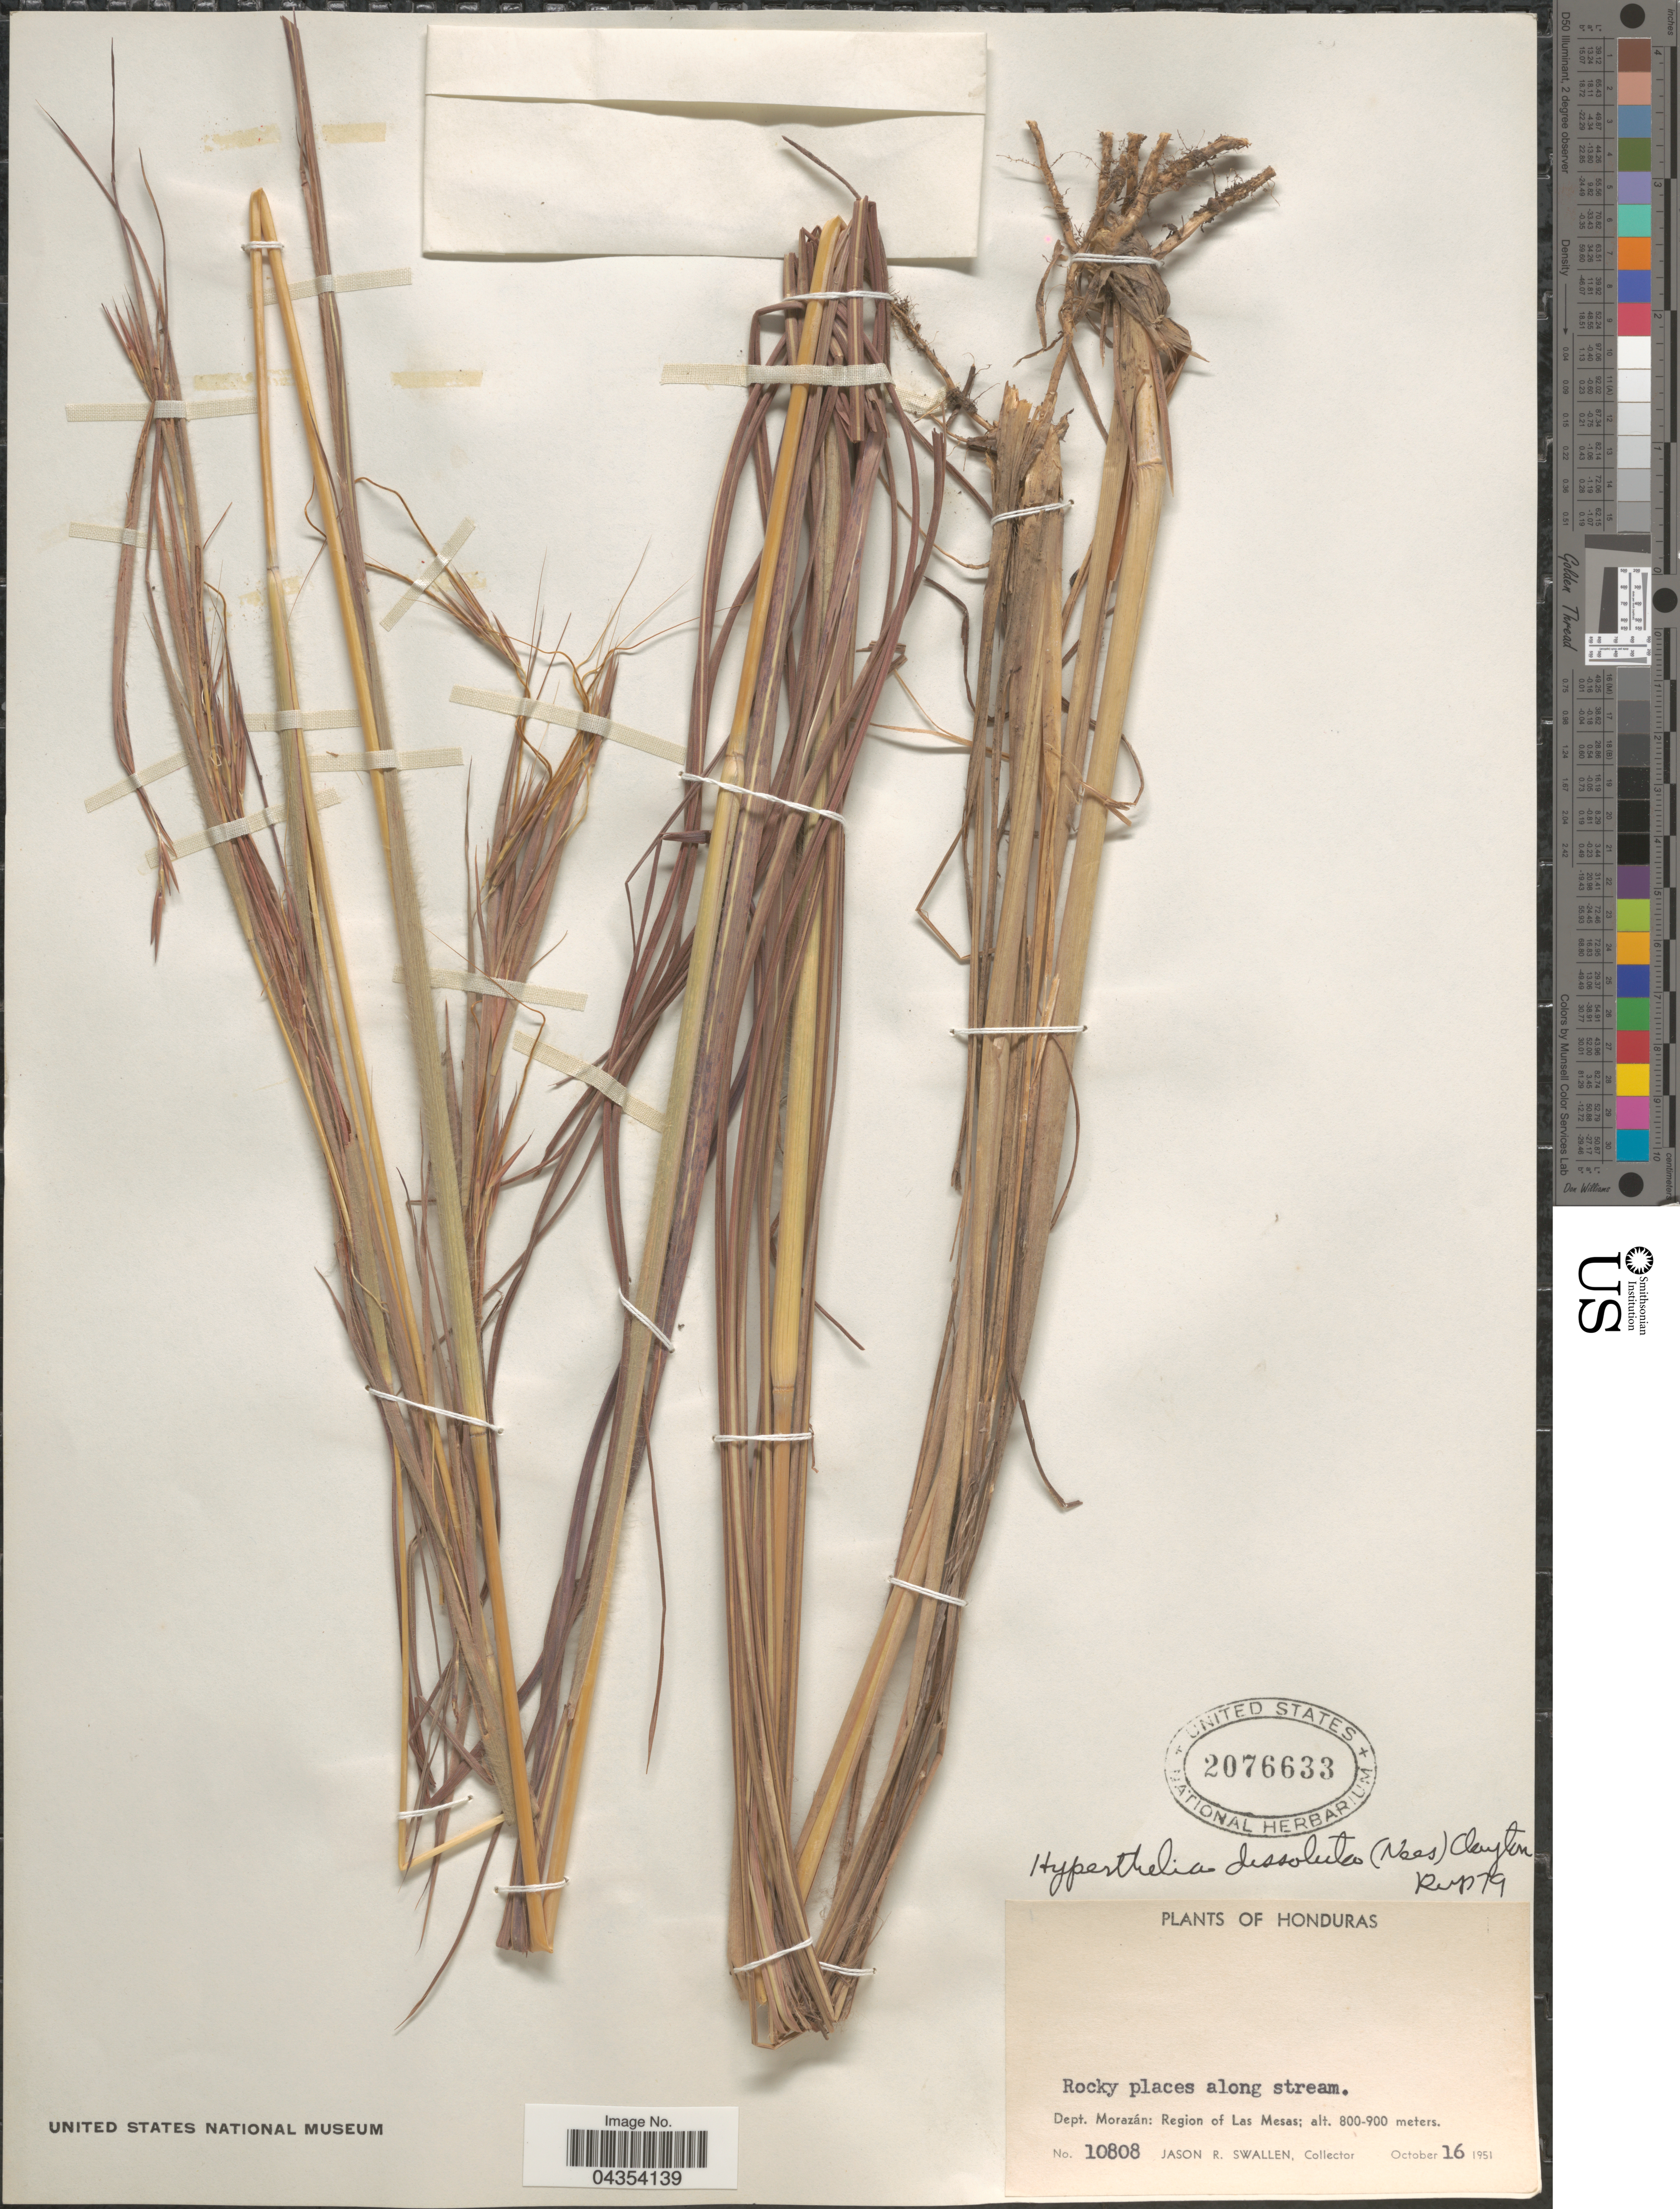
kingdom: Plantae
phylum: Tracheophyta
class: Liliopsida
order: Poales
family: Poaceae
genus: Hyperthelia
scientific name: Hyperthelia dissoluta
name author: (Nees ex Steud.) Clayton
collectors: J. R. Swallen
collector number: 10808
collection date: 1951-10-16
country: Honduras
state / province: Fco. Morazán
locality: Dept. Morazán: Region of Las Mesas.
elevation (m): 800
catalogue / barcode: US 2076633